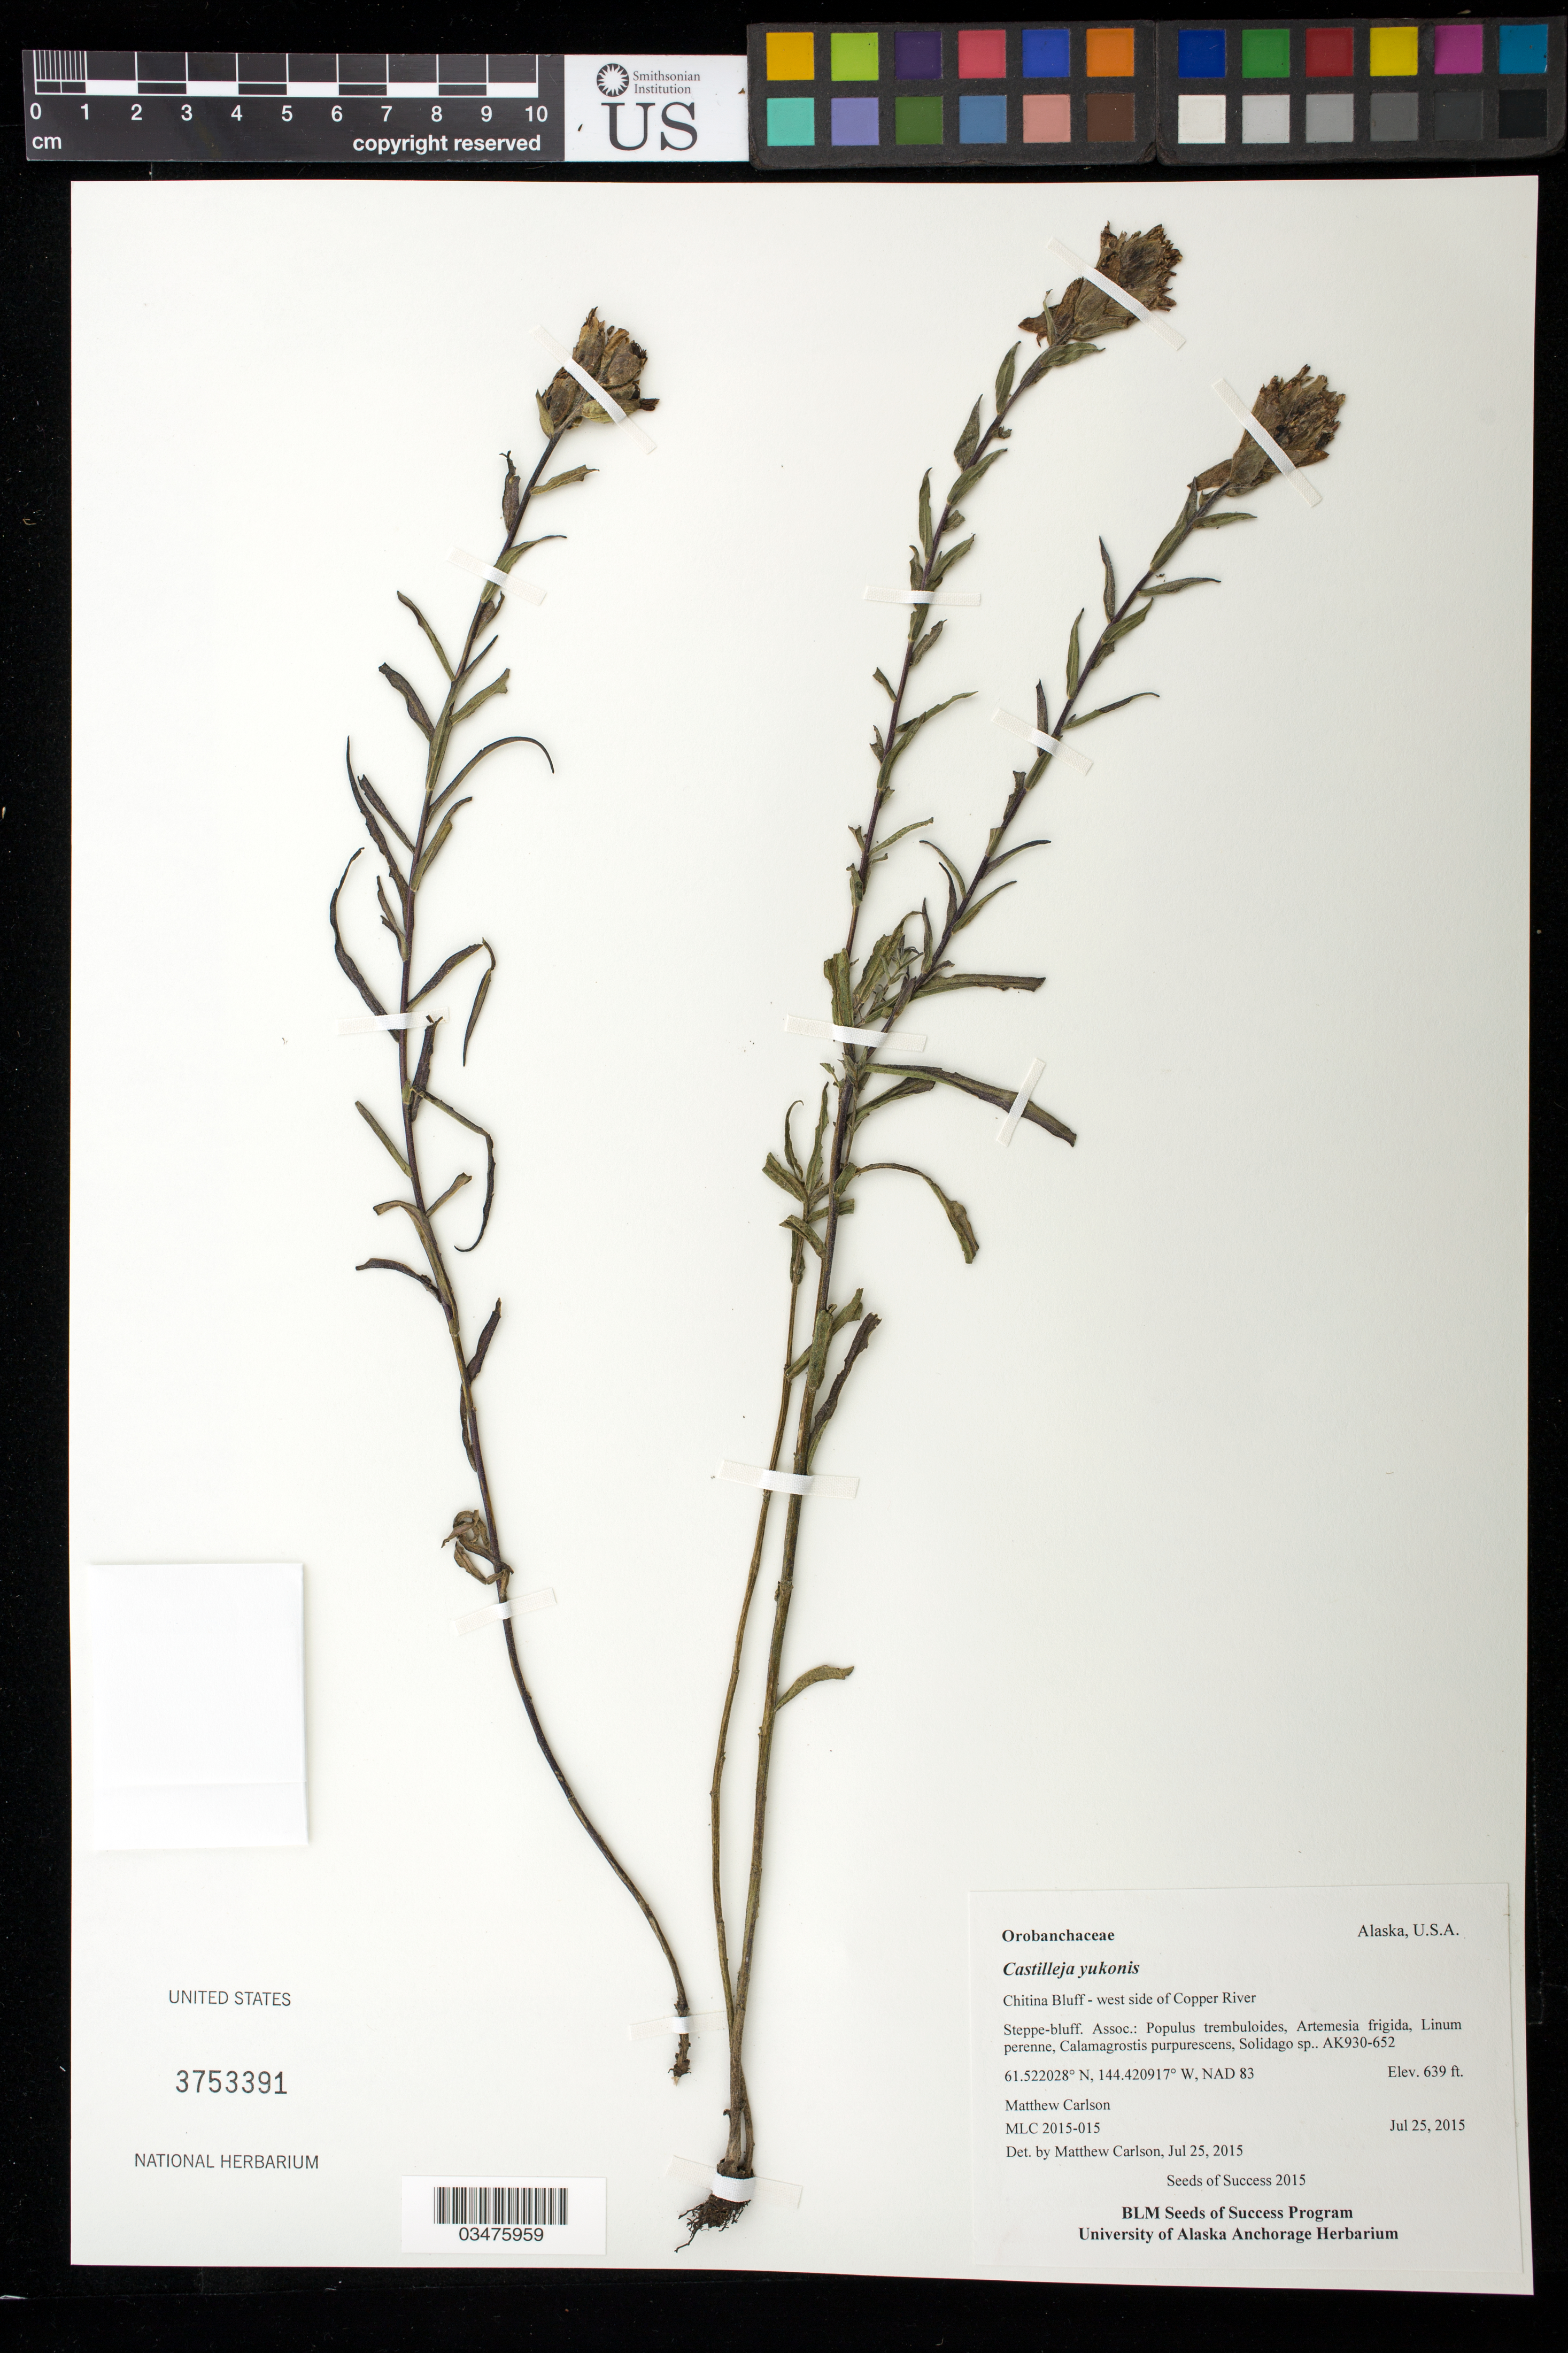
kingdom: Plantae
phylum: Tracheophyta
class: Magnoliopsida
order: Lamiales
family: Orobanchaceae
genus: Castilleja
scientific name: Castilleja yukonis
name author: Pennell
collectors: M. Carlson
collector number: AK930-652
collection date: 2015-07-25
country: United States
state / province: Alaska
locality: Chitina Bluff- west side of Copper River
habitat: Steppe - bluff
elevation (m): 195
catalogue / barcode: US 3753391